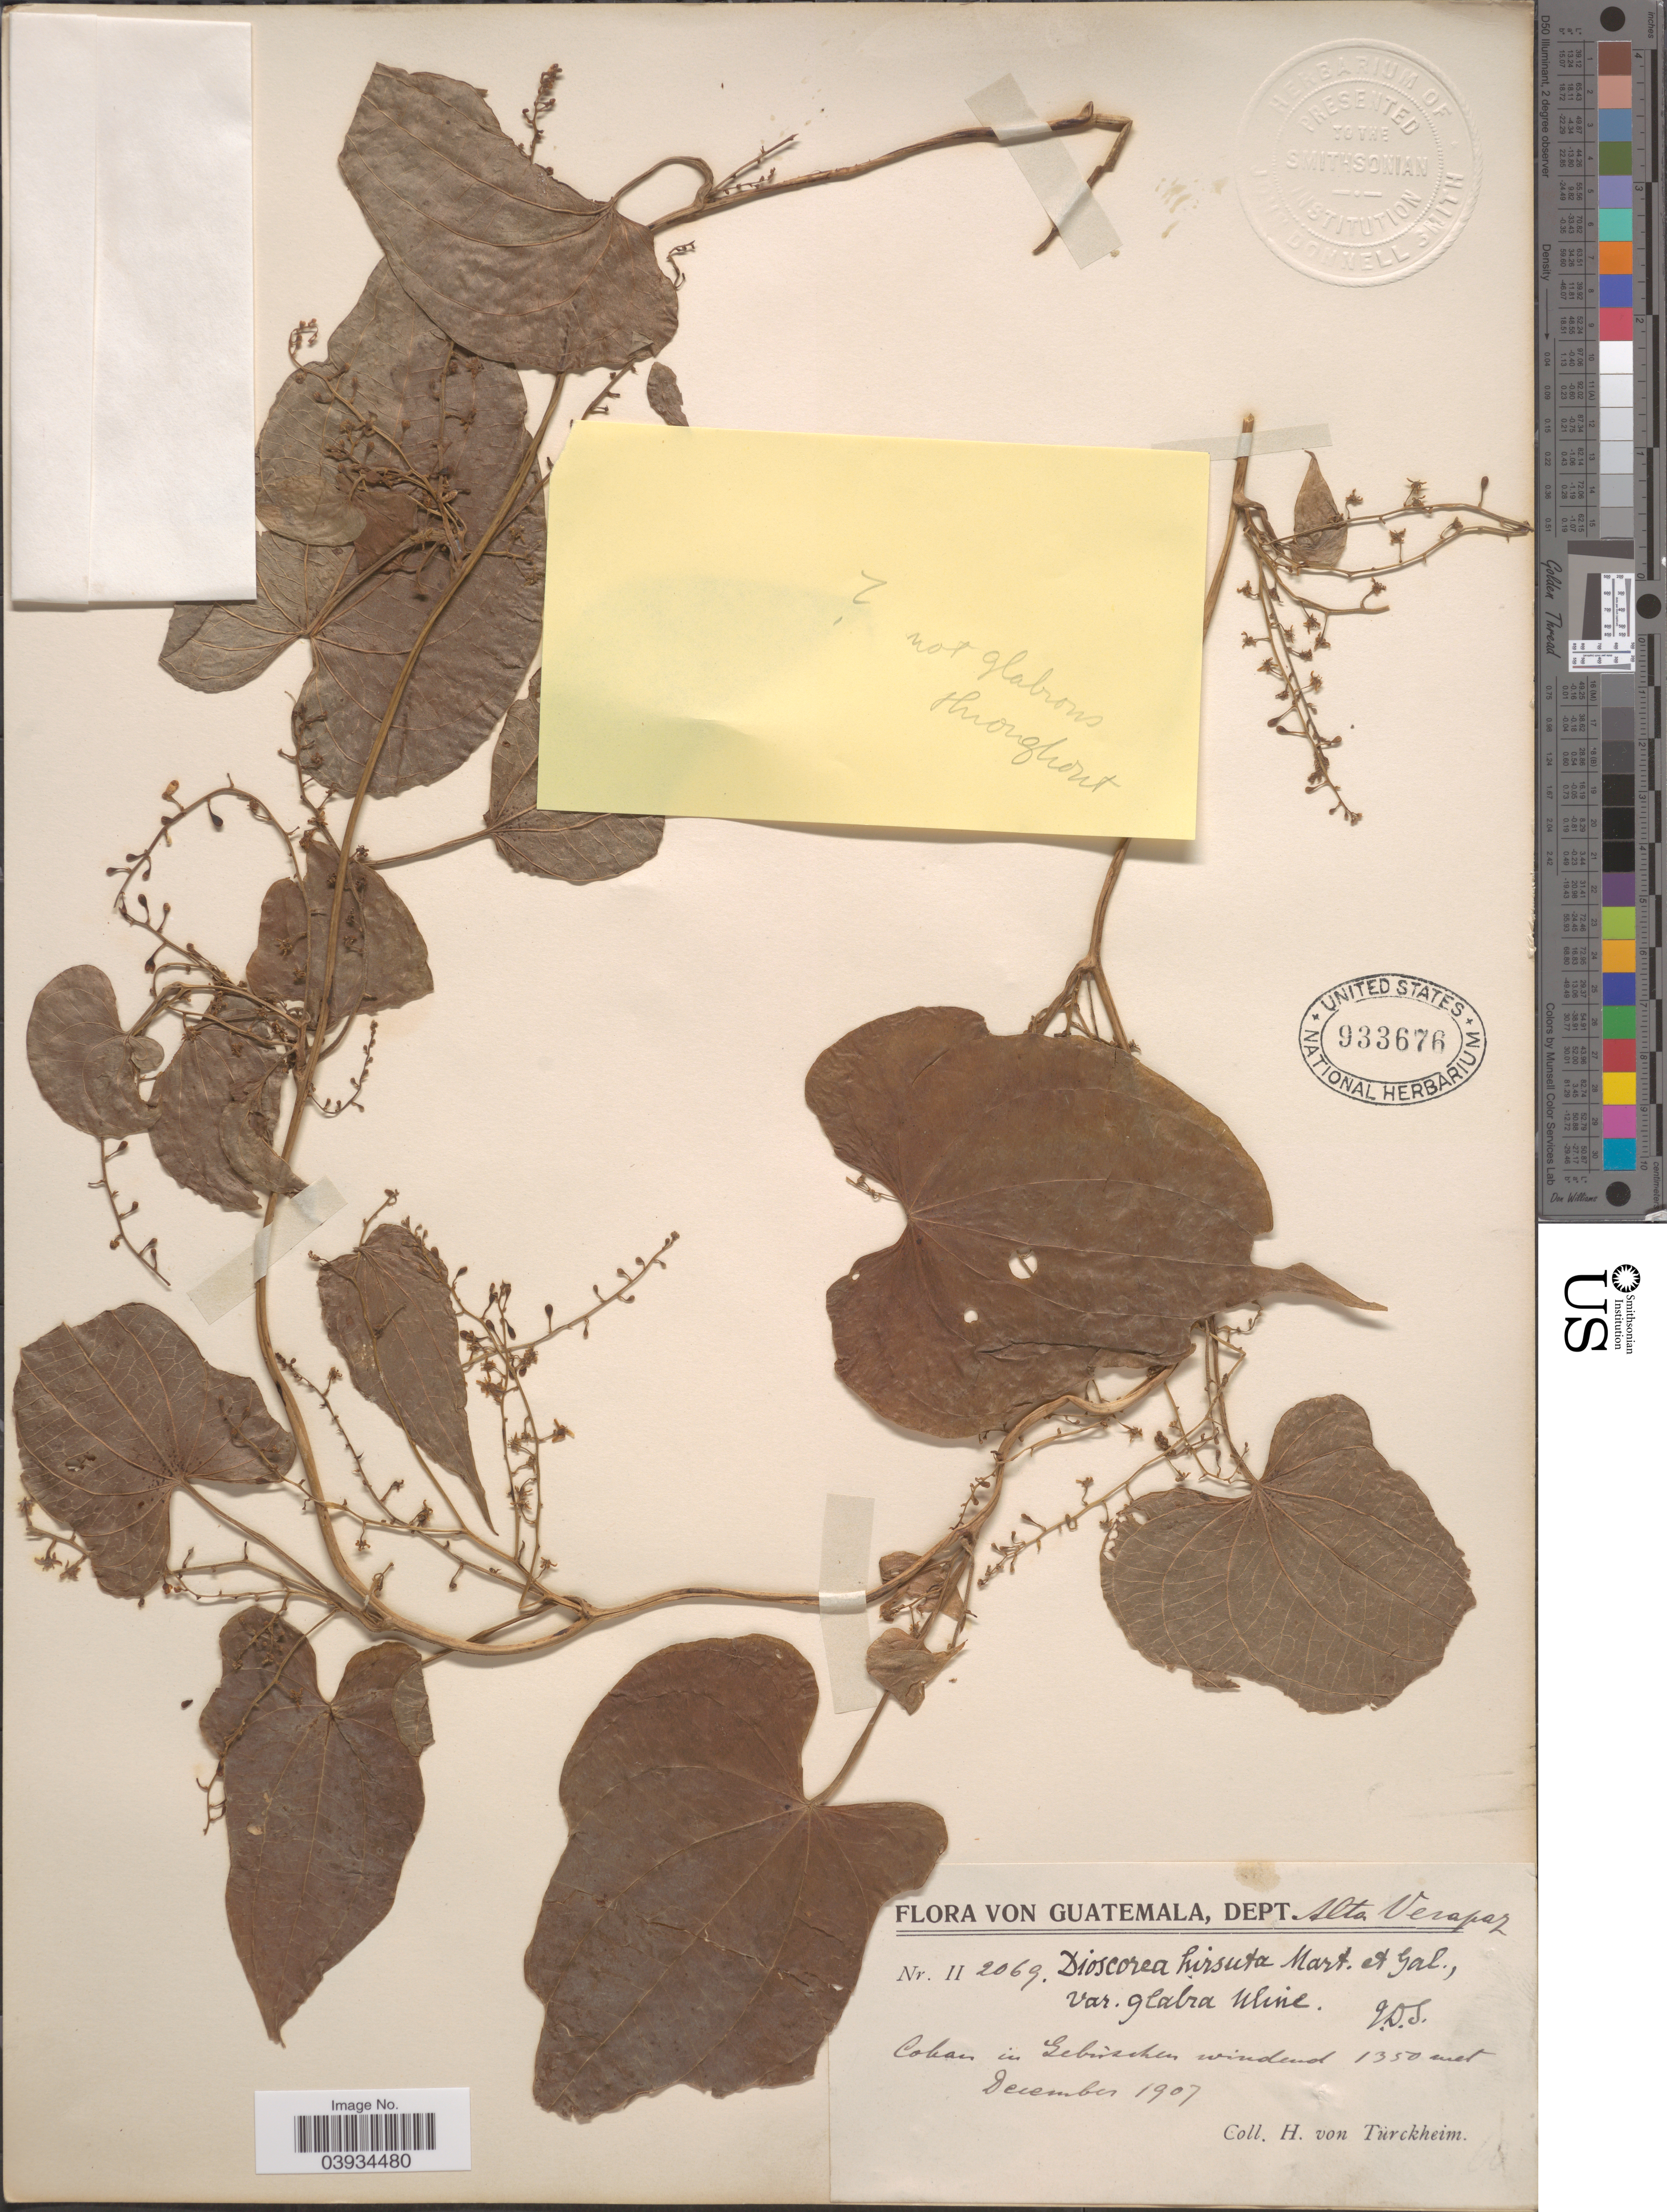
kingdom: Plantae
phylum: Tracheophyta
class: Liliopsida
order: Dioscoreales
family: Dioscoreaceae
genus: Dioscorea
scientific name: Dioscorea convolvulacea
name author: Schltdl. & Cham.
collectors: H. von Türckheim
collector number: II2069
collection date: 1907-12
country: Guatemala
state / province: Alta Verapaz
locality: Dept. Alta Verapaz. Coban in Gebuschen windend.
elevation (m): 1350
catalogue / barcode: US 933676